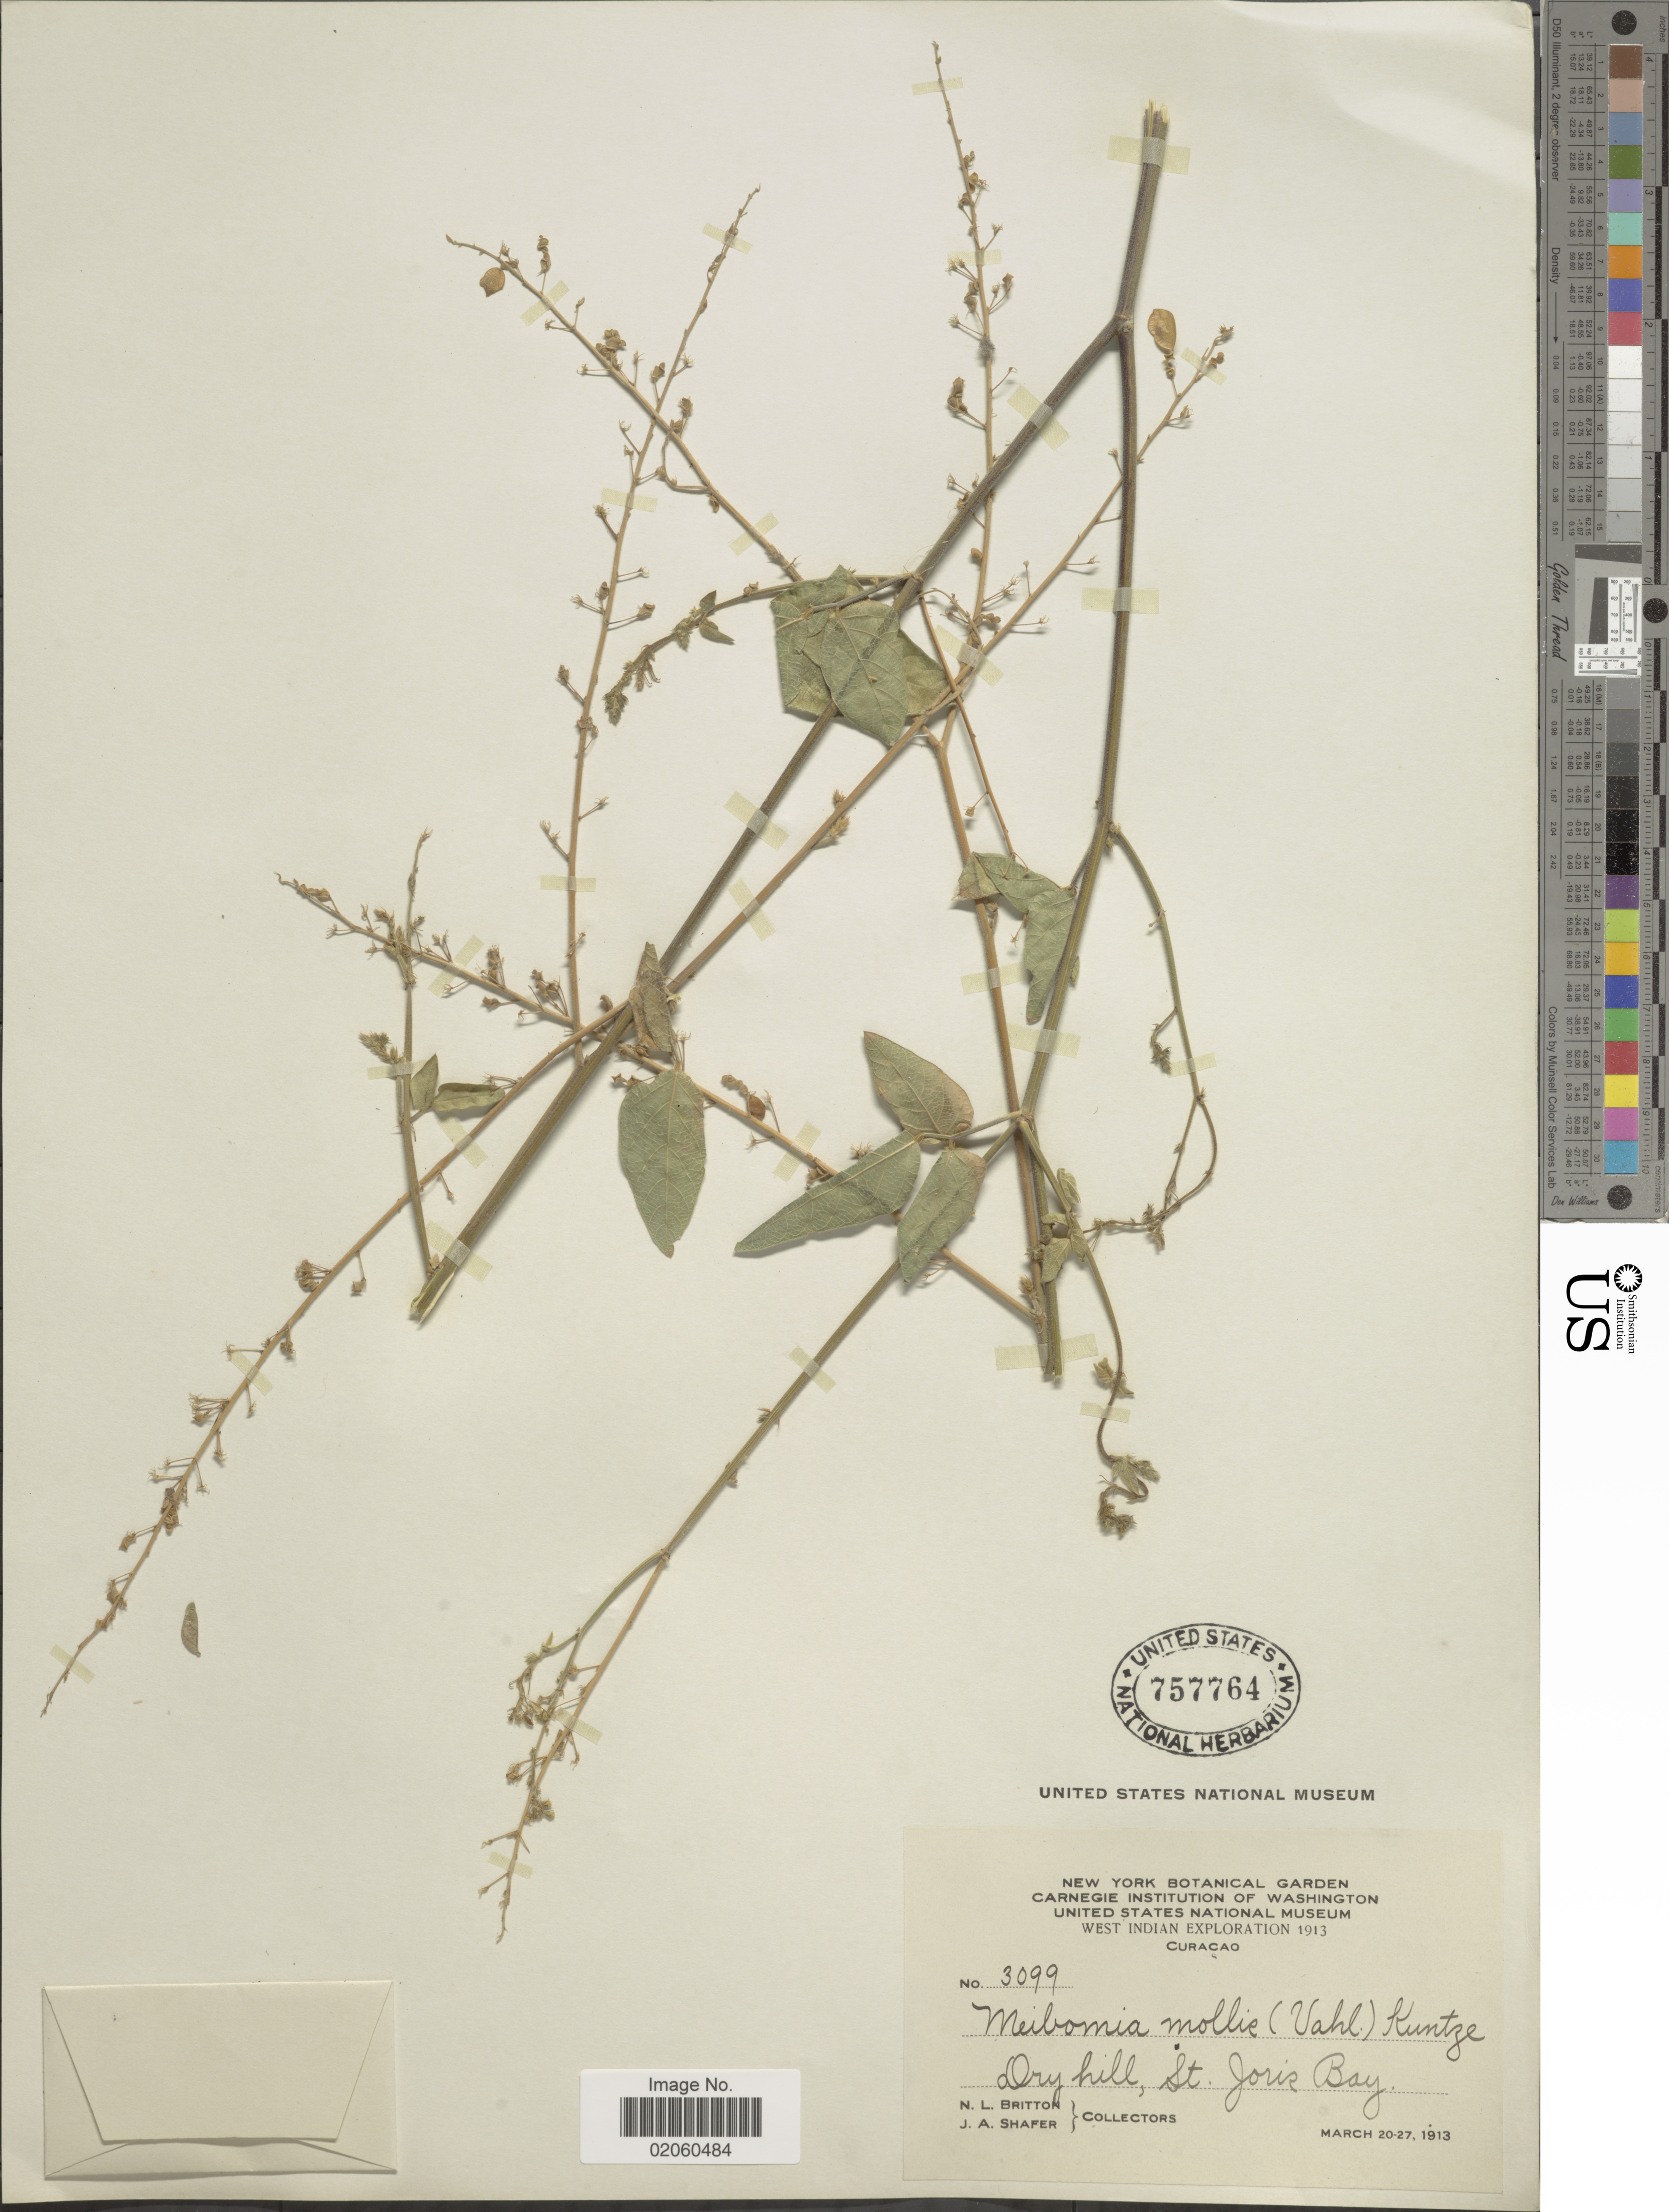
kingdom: Plantae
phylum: Tracheophyta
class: Magnoliopsida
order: Fabales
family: Fabaceae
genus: Desmodium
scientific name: Desmodium glabrum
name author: (Mill.) DC.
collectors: N. Britton & J. A. Shafer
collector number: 3099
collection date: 1913-03-20/1913-03-27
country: Curaçao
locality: West Indian Exploration, Curacao, Dry hill, St. Jorix Bay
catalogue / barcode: US 757764